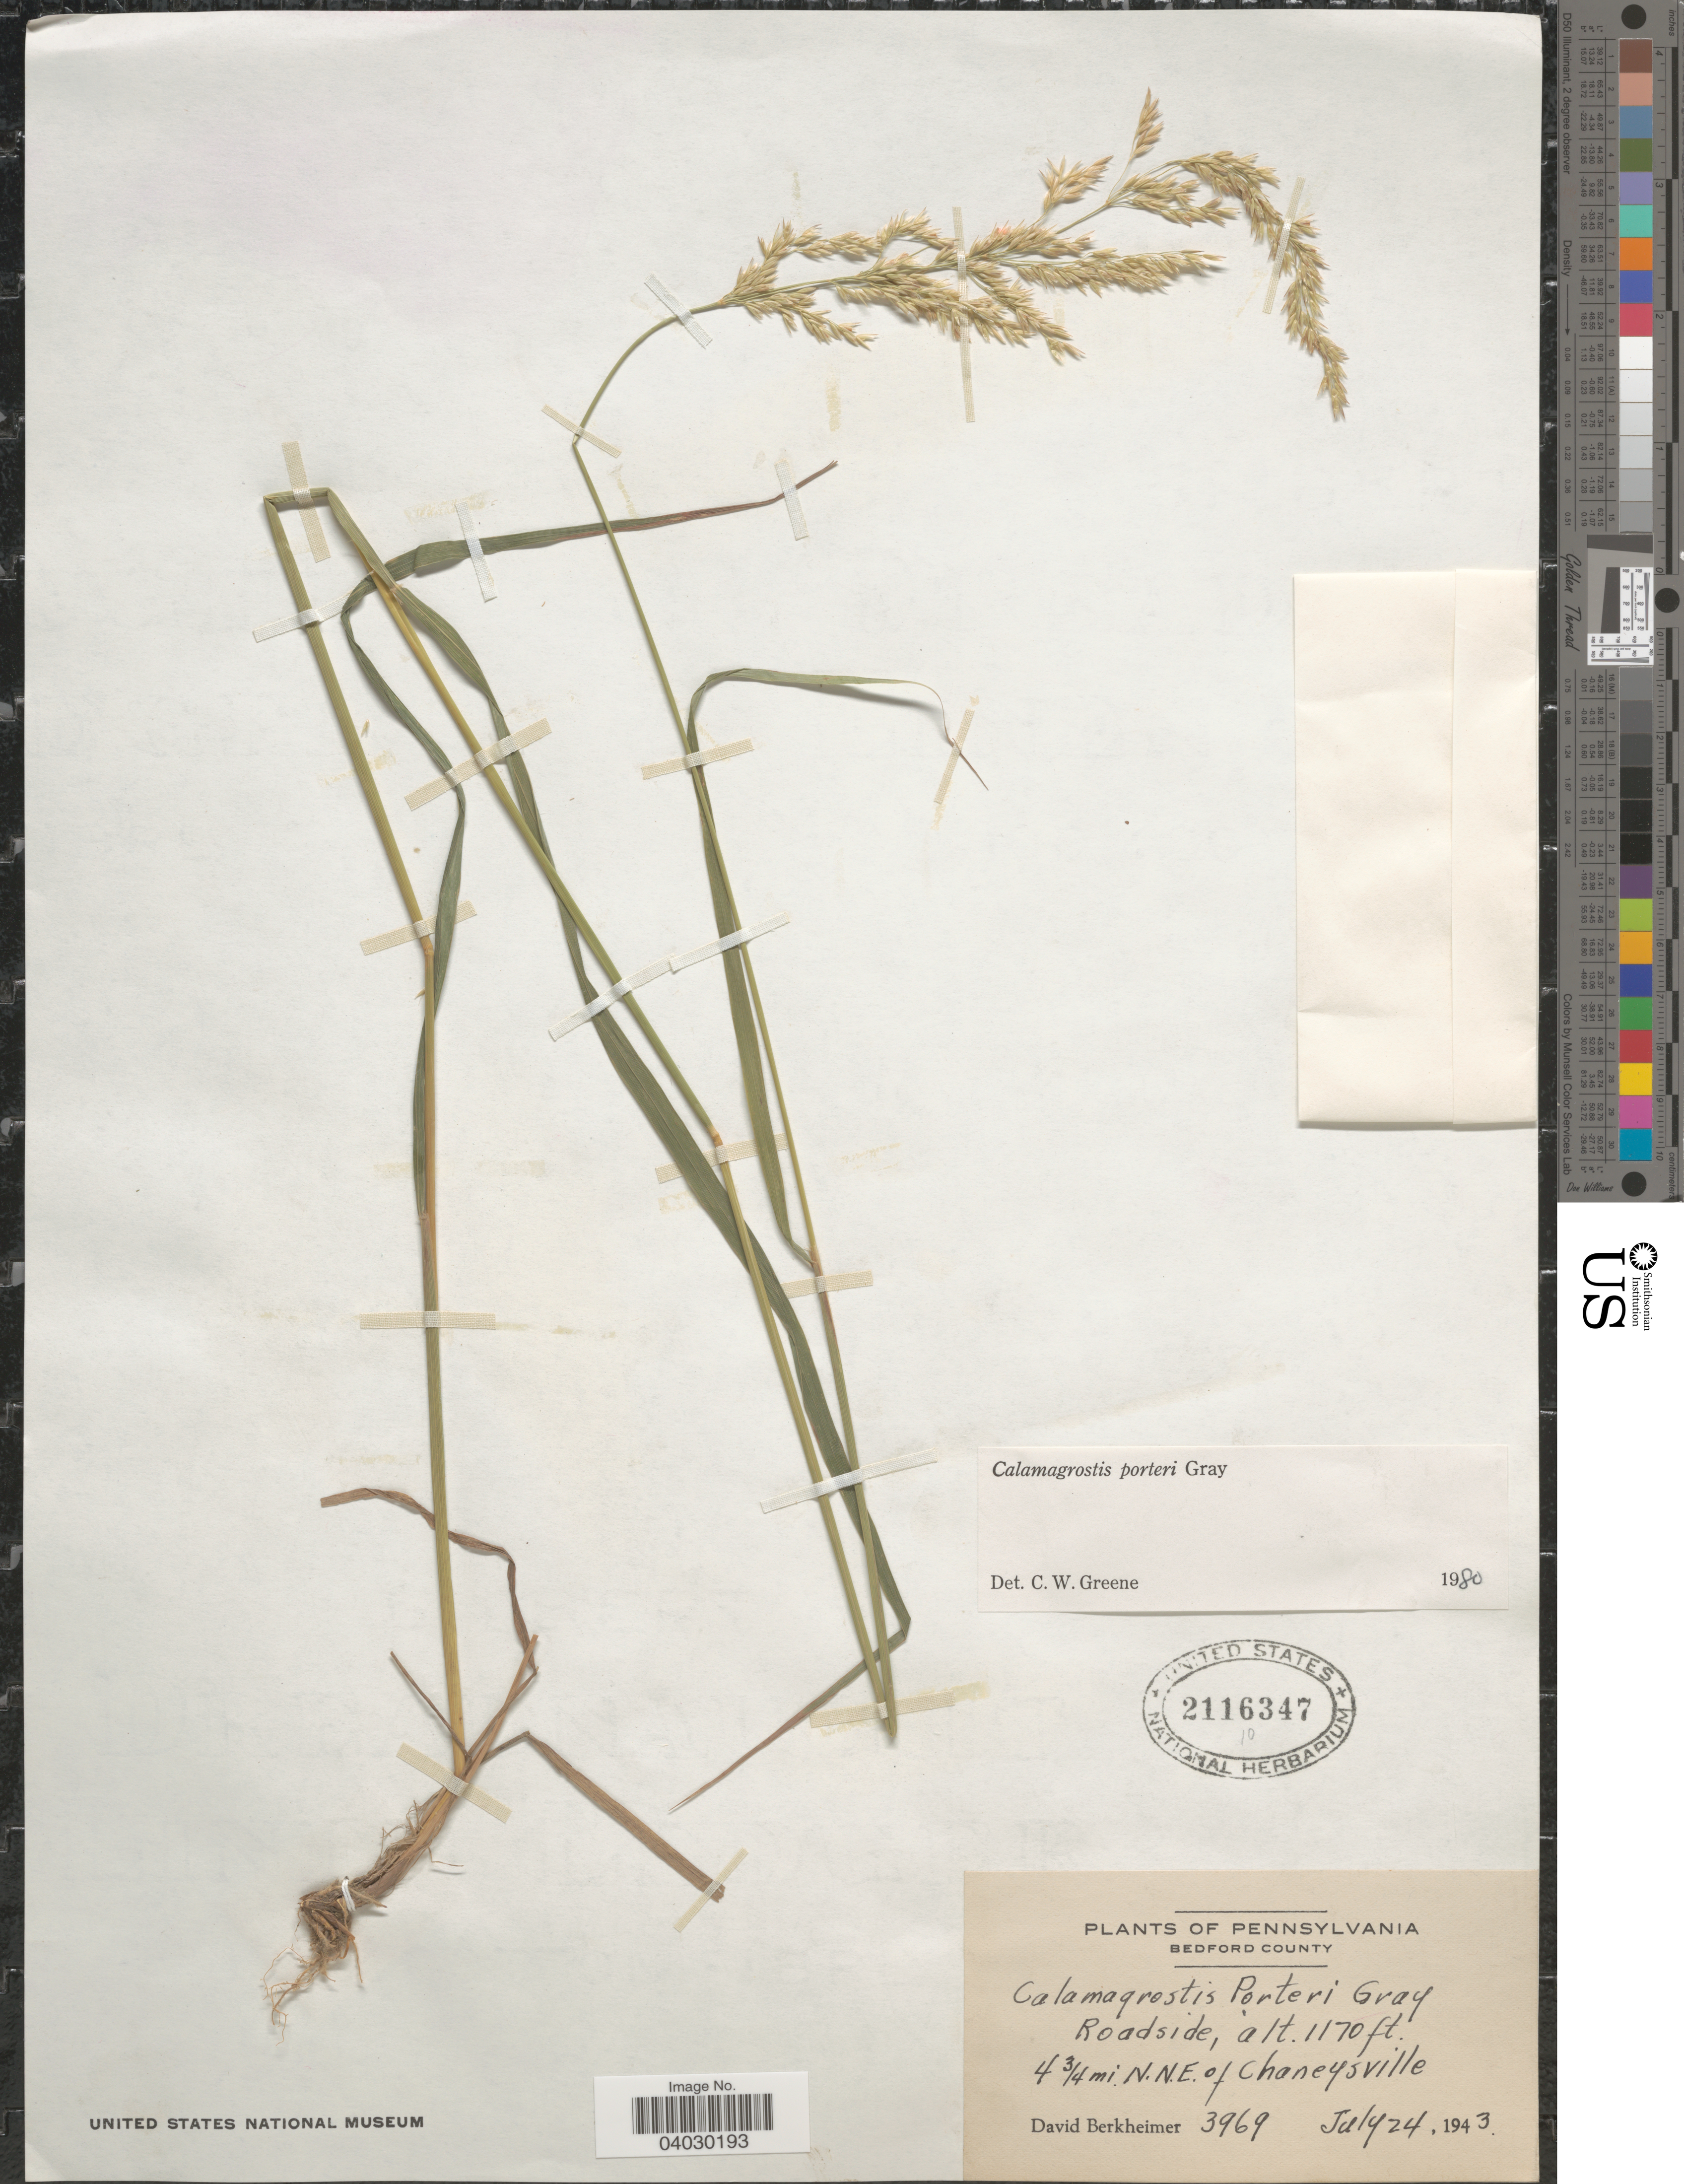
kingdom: Plantae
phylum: Tracheophyta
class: Liliopsida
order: Poales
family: Poaceae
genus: Calamagrostis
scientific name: Calamagrostis porteri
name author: A. Gray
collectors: D. Berkheimer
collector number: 3969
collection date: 1943-07-24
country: United States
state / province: Pennsylvania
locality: Bedford County. Roadside. 4 ¾ mi. N.N.E. of Chaneysville.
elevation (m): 357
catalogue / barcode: US 2116347